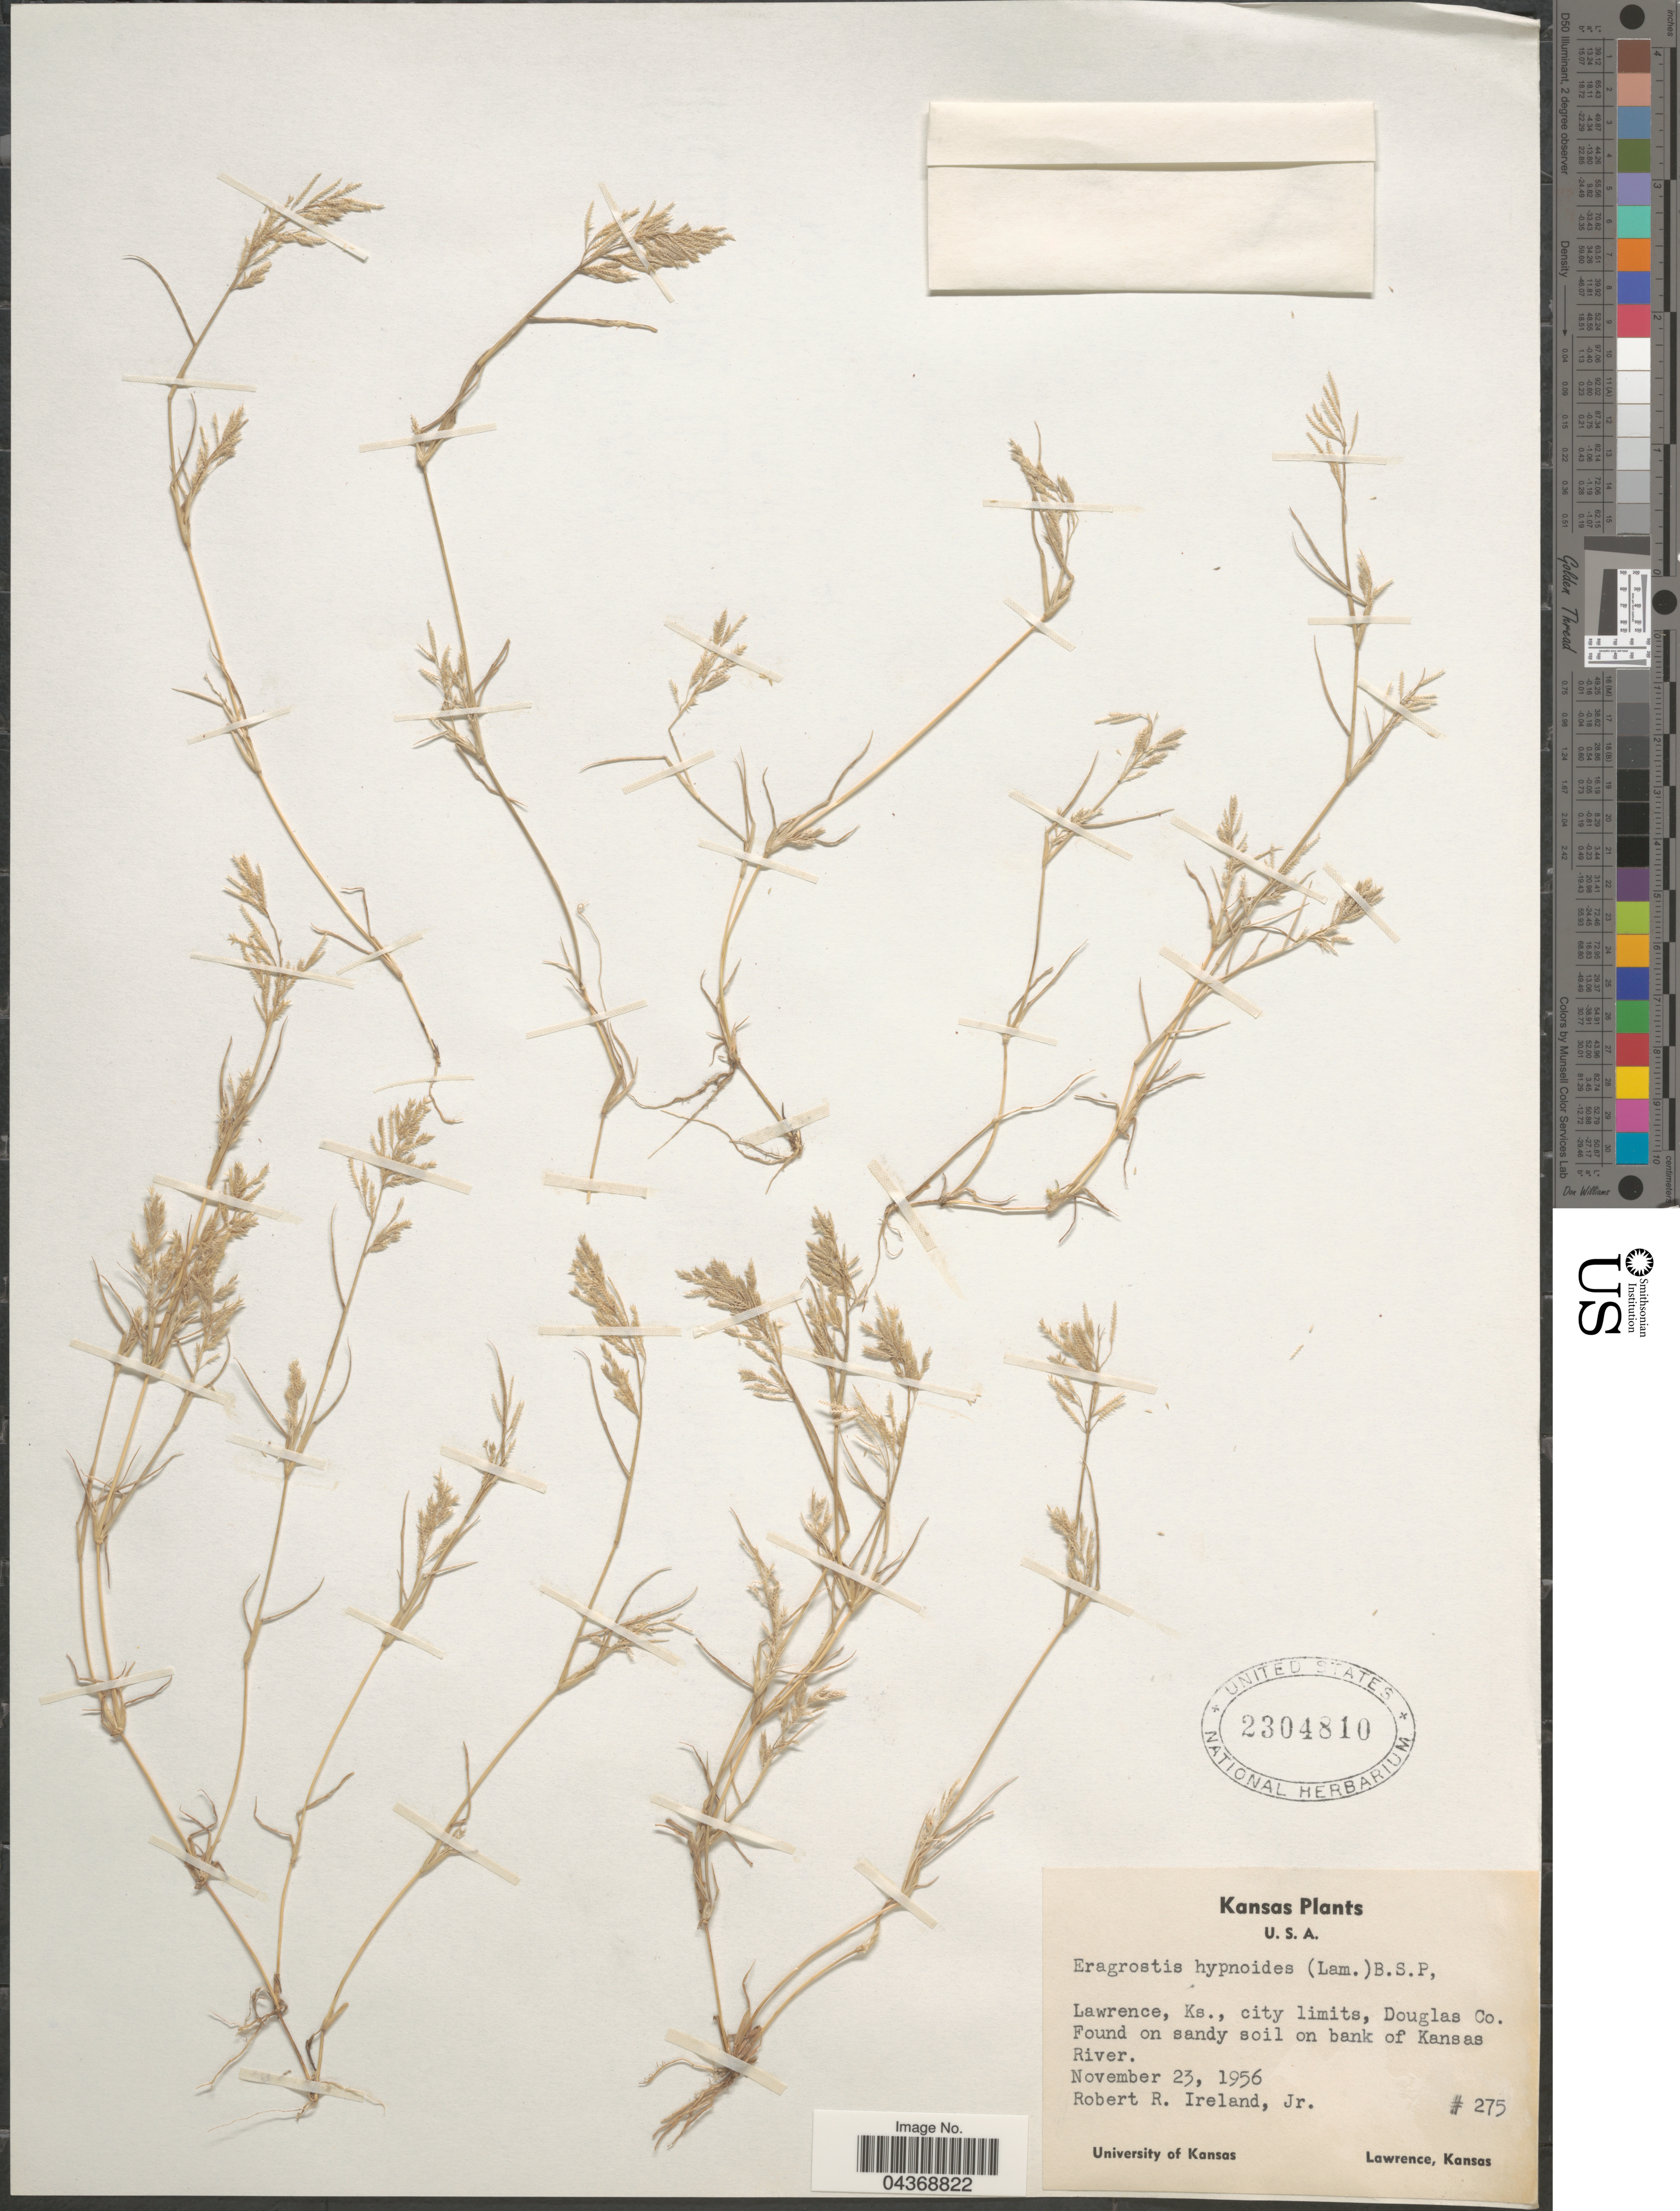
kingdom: Plantae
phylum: Tracheophyta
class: Liliopsida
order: Poales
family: Poaceae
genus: Eragrostis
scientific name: Eragrostis hypnoides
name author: (Lam.) Britton, Stearns & Poggenb.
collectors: R. Ireland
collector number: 275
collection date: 1956-11-23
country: United States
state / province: Kansas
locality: Lawrence, city limits, Douglas Co. On bank of Kansas River.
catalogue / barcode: US 2304810